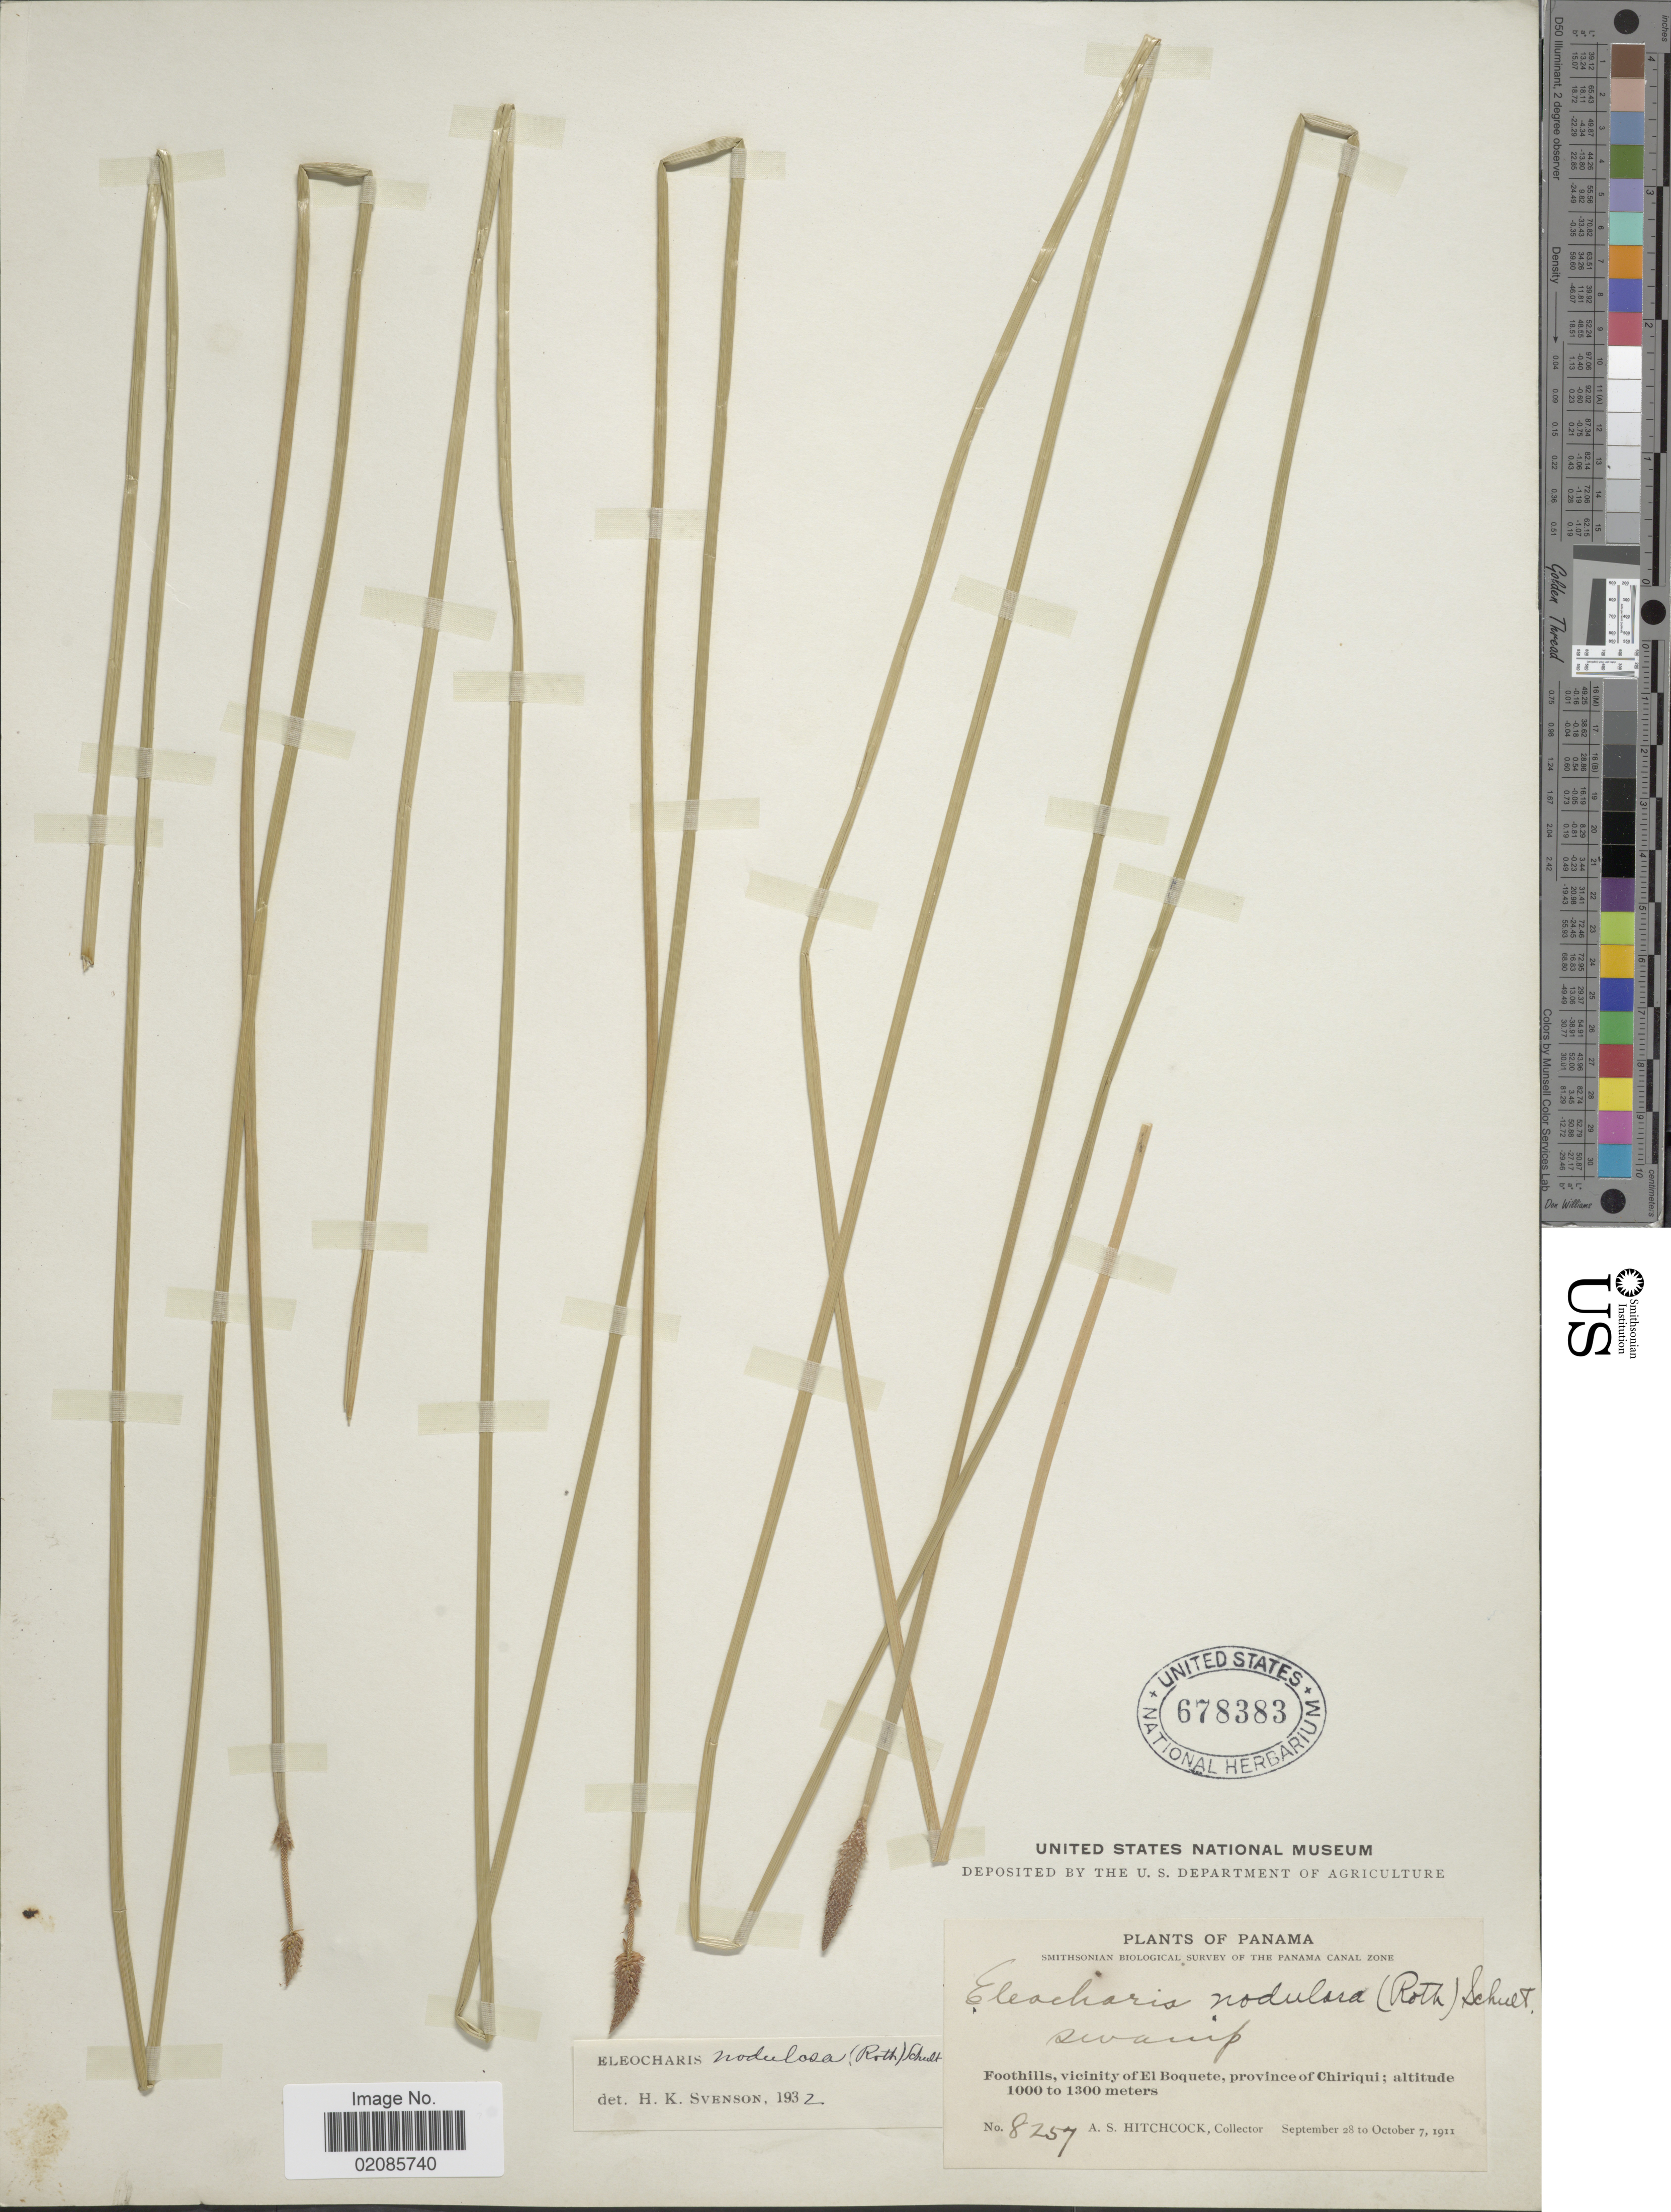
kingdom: Plantae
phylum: Tracheophyta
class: Liliopsida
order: Poales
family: Cyperaceae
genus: Eleocharis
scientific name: Eleocharis montana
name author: (Kunth) Roem. & Schult.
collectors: A. S. Hitchcock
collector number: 8257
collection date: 1911-09-28/1911-10-07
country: Panama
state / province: Chiriqui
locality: Swamp, foothills, vicinity of El Boquete.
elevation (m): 1000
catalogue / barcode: US 678383